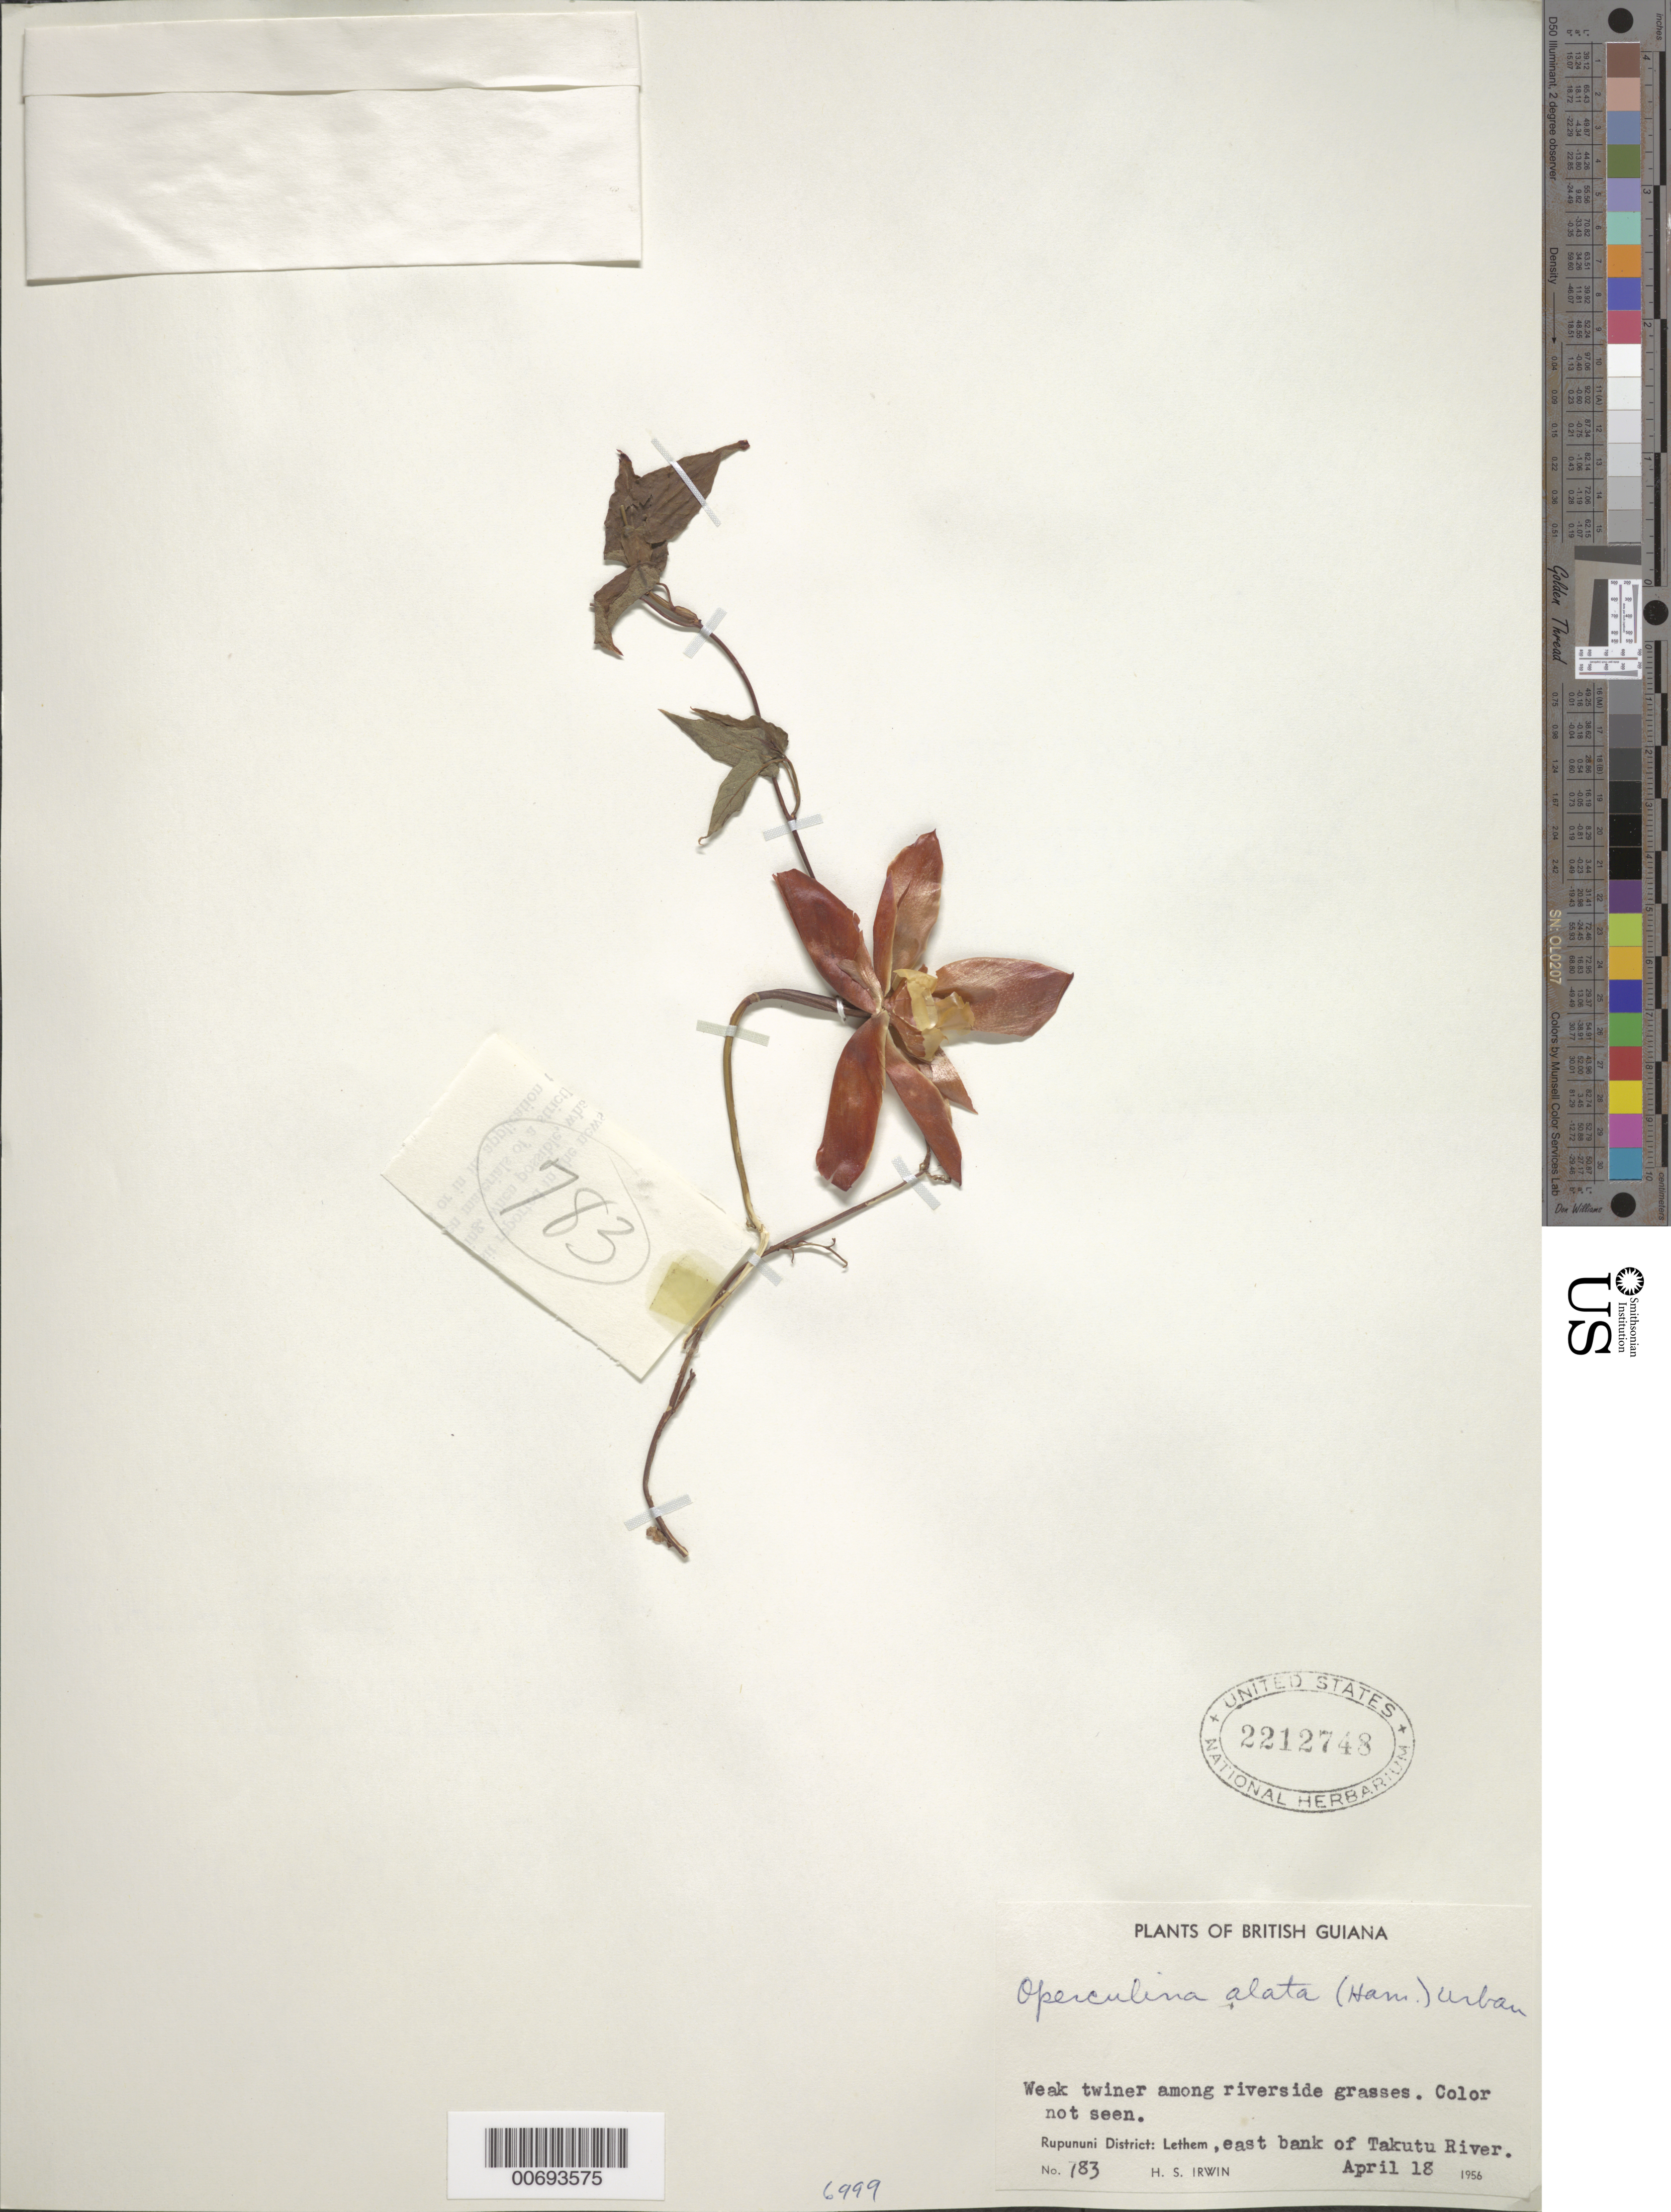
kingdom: Plantae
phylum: Tracheophyta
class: Magnoliopsida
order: Solanales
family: Convolvulaceae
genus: Operculina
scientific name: Operculina alata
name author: (Ham.) Urb.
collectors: H. Irwin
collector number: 783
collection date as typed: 18-Apr-56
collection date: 1956-04-18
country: Guyana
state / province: U. Takutu-U. Essequibo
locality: Rupununi Dist., east bank of Takutu River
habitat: Among riverside grasses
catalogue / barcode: US 2212748